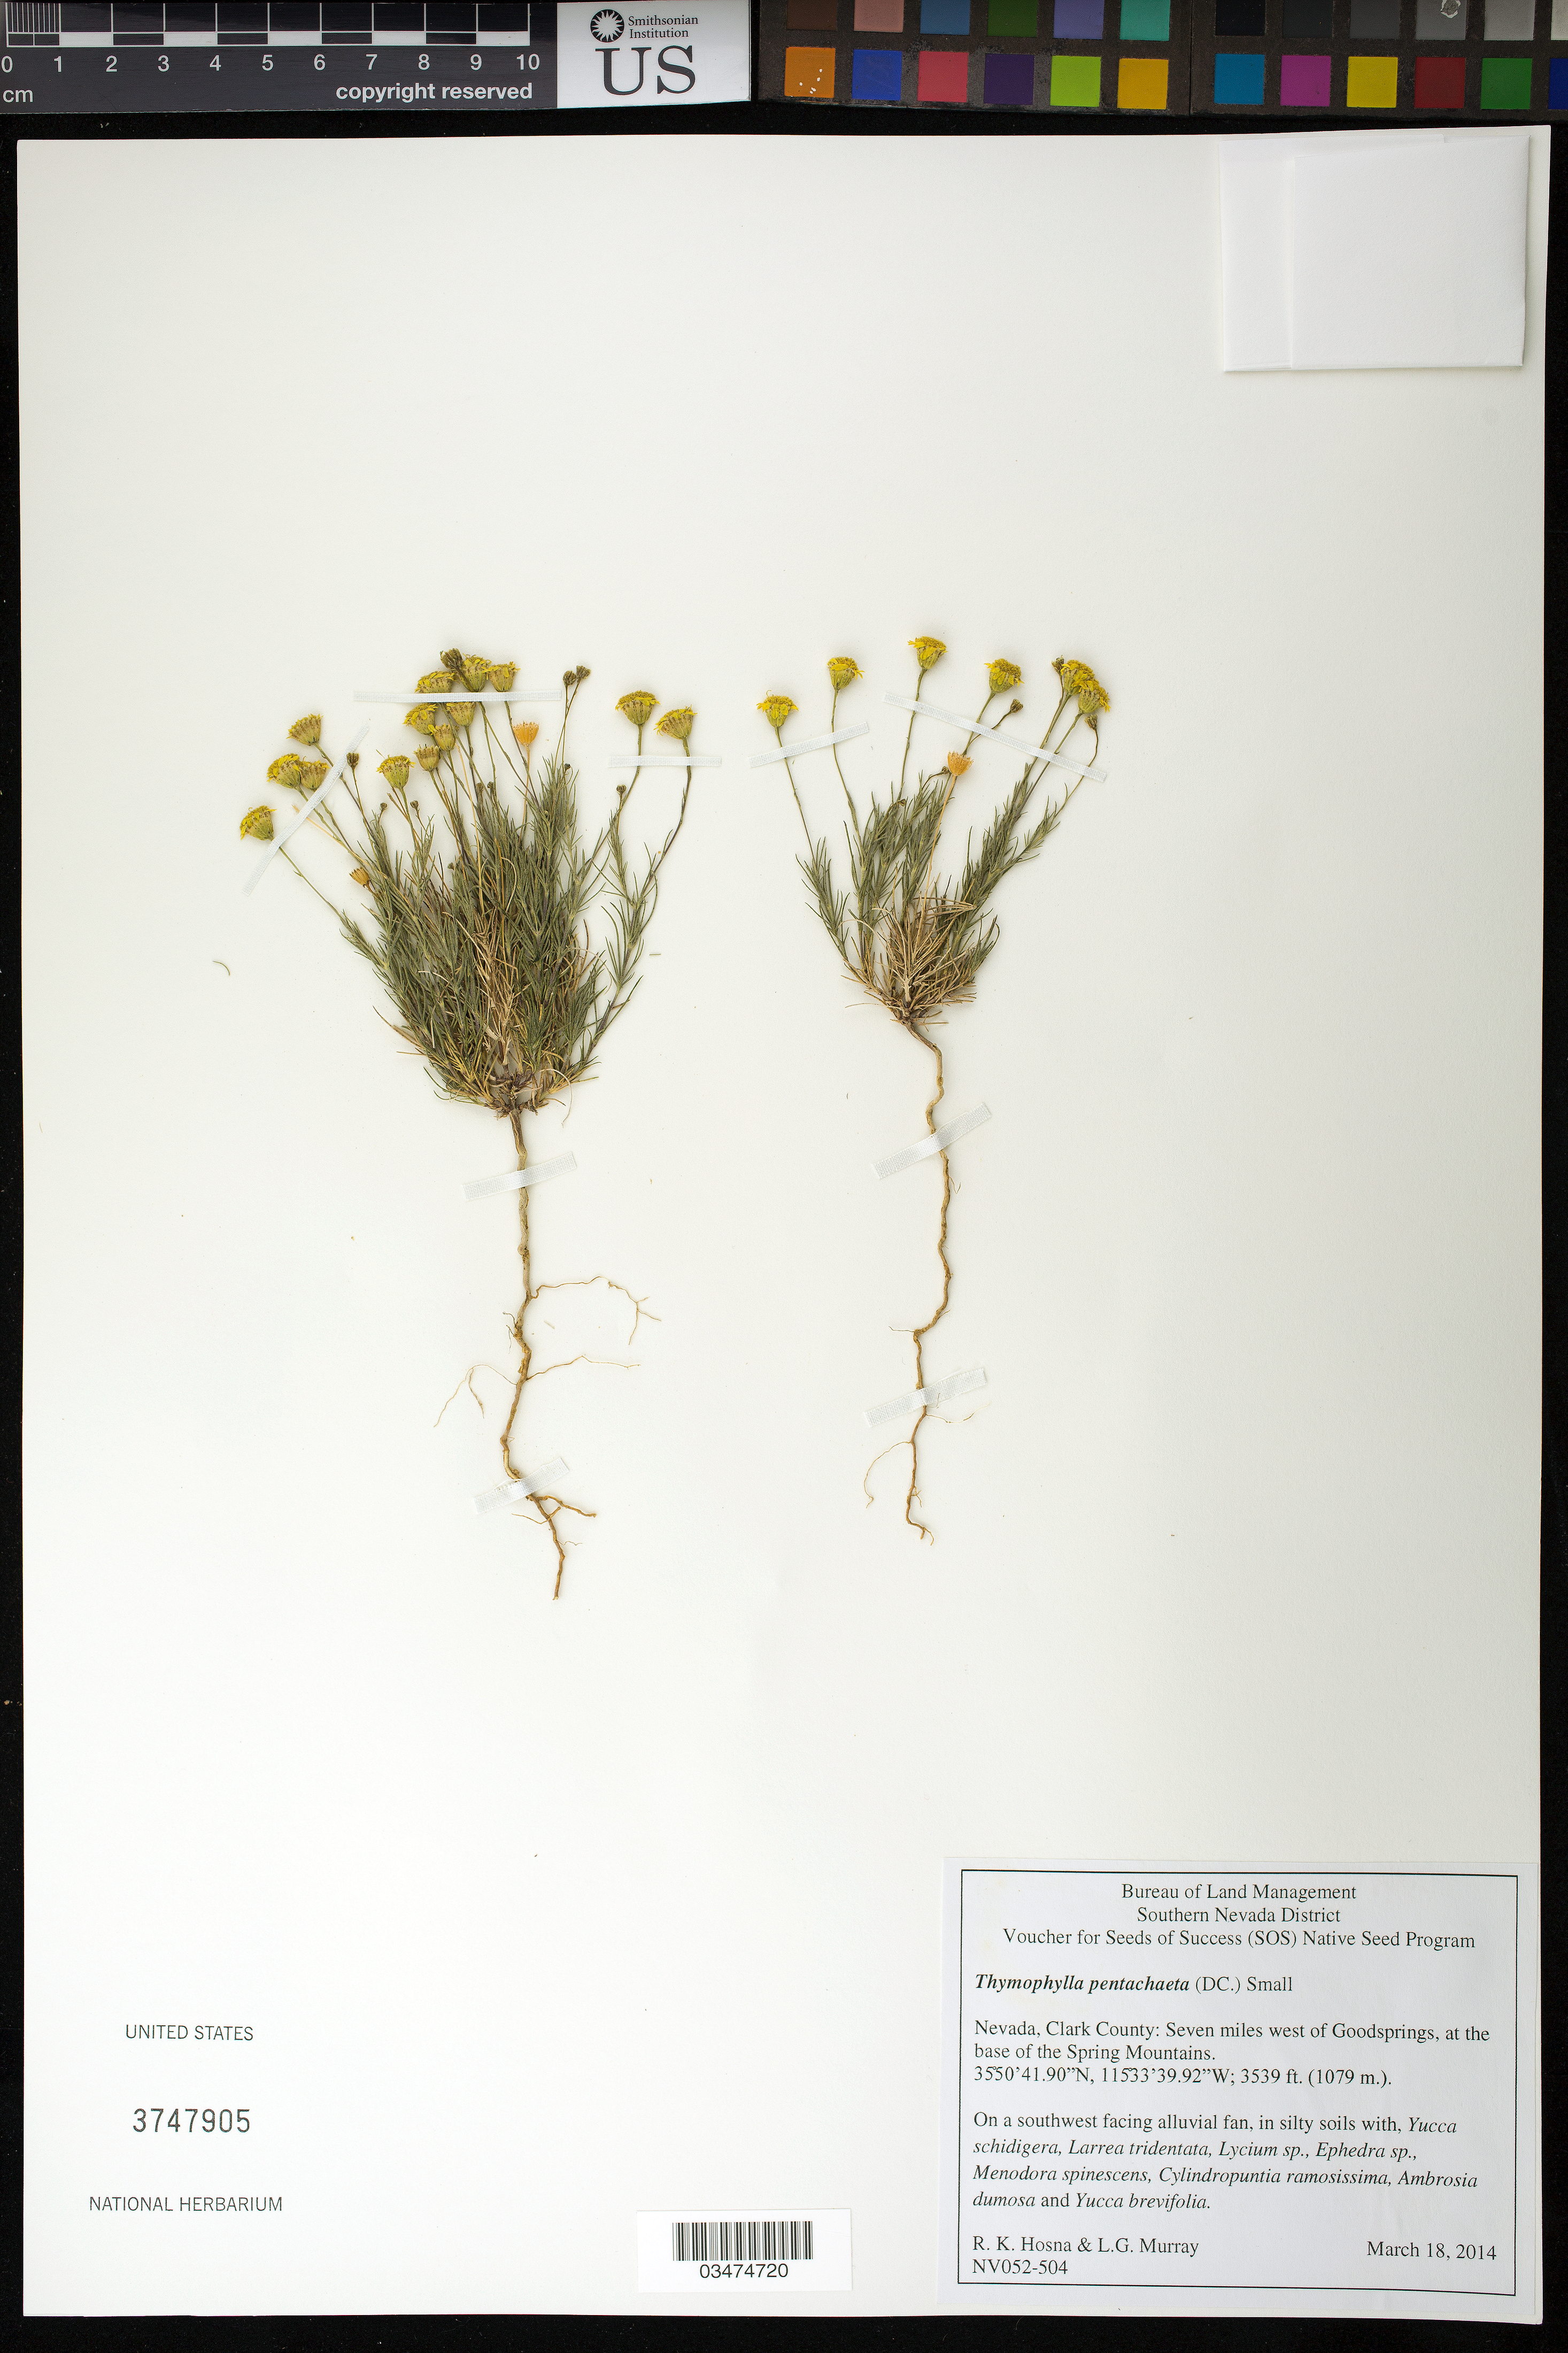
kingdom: Plantae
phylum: Tracheophyta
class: Magnoliopsida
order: Asterales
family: Asteraceae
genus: Thymophylla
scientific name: Thymophylla pentachaeta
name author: (DC.) Small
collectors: R. Hosna & L. Murray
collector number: NV052-504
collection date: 2014-03-18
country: United States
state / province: Nevada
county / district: Clark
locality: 7 mi. W of Goodsprings, at the base of the Spring Mts.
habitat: Silty soils, alluvial fan.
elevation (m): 1079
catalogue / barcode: US 3747905